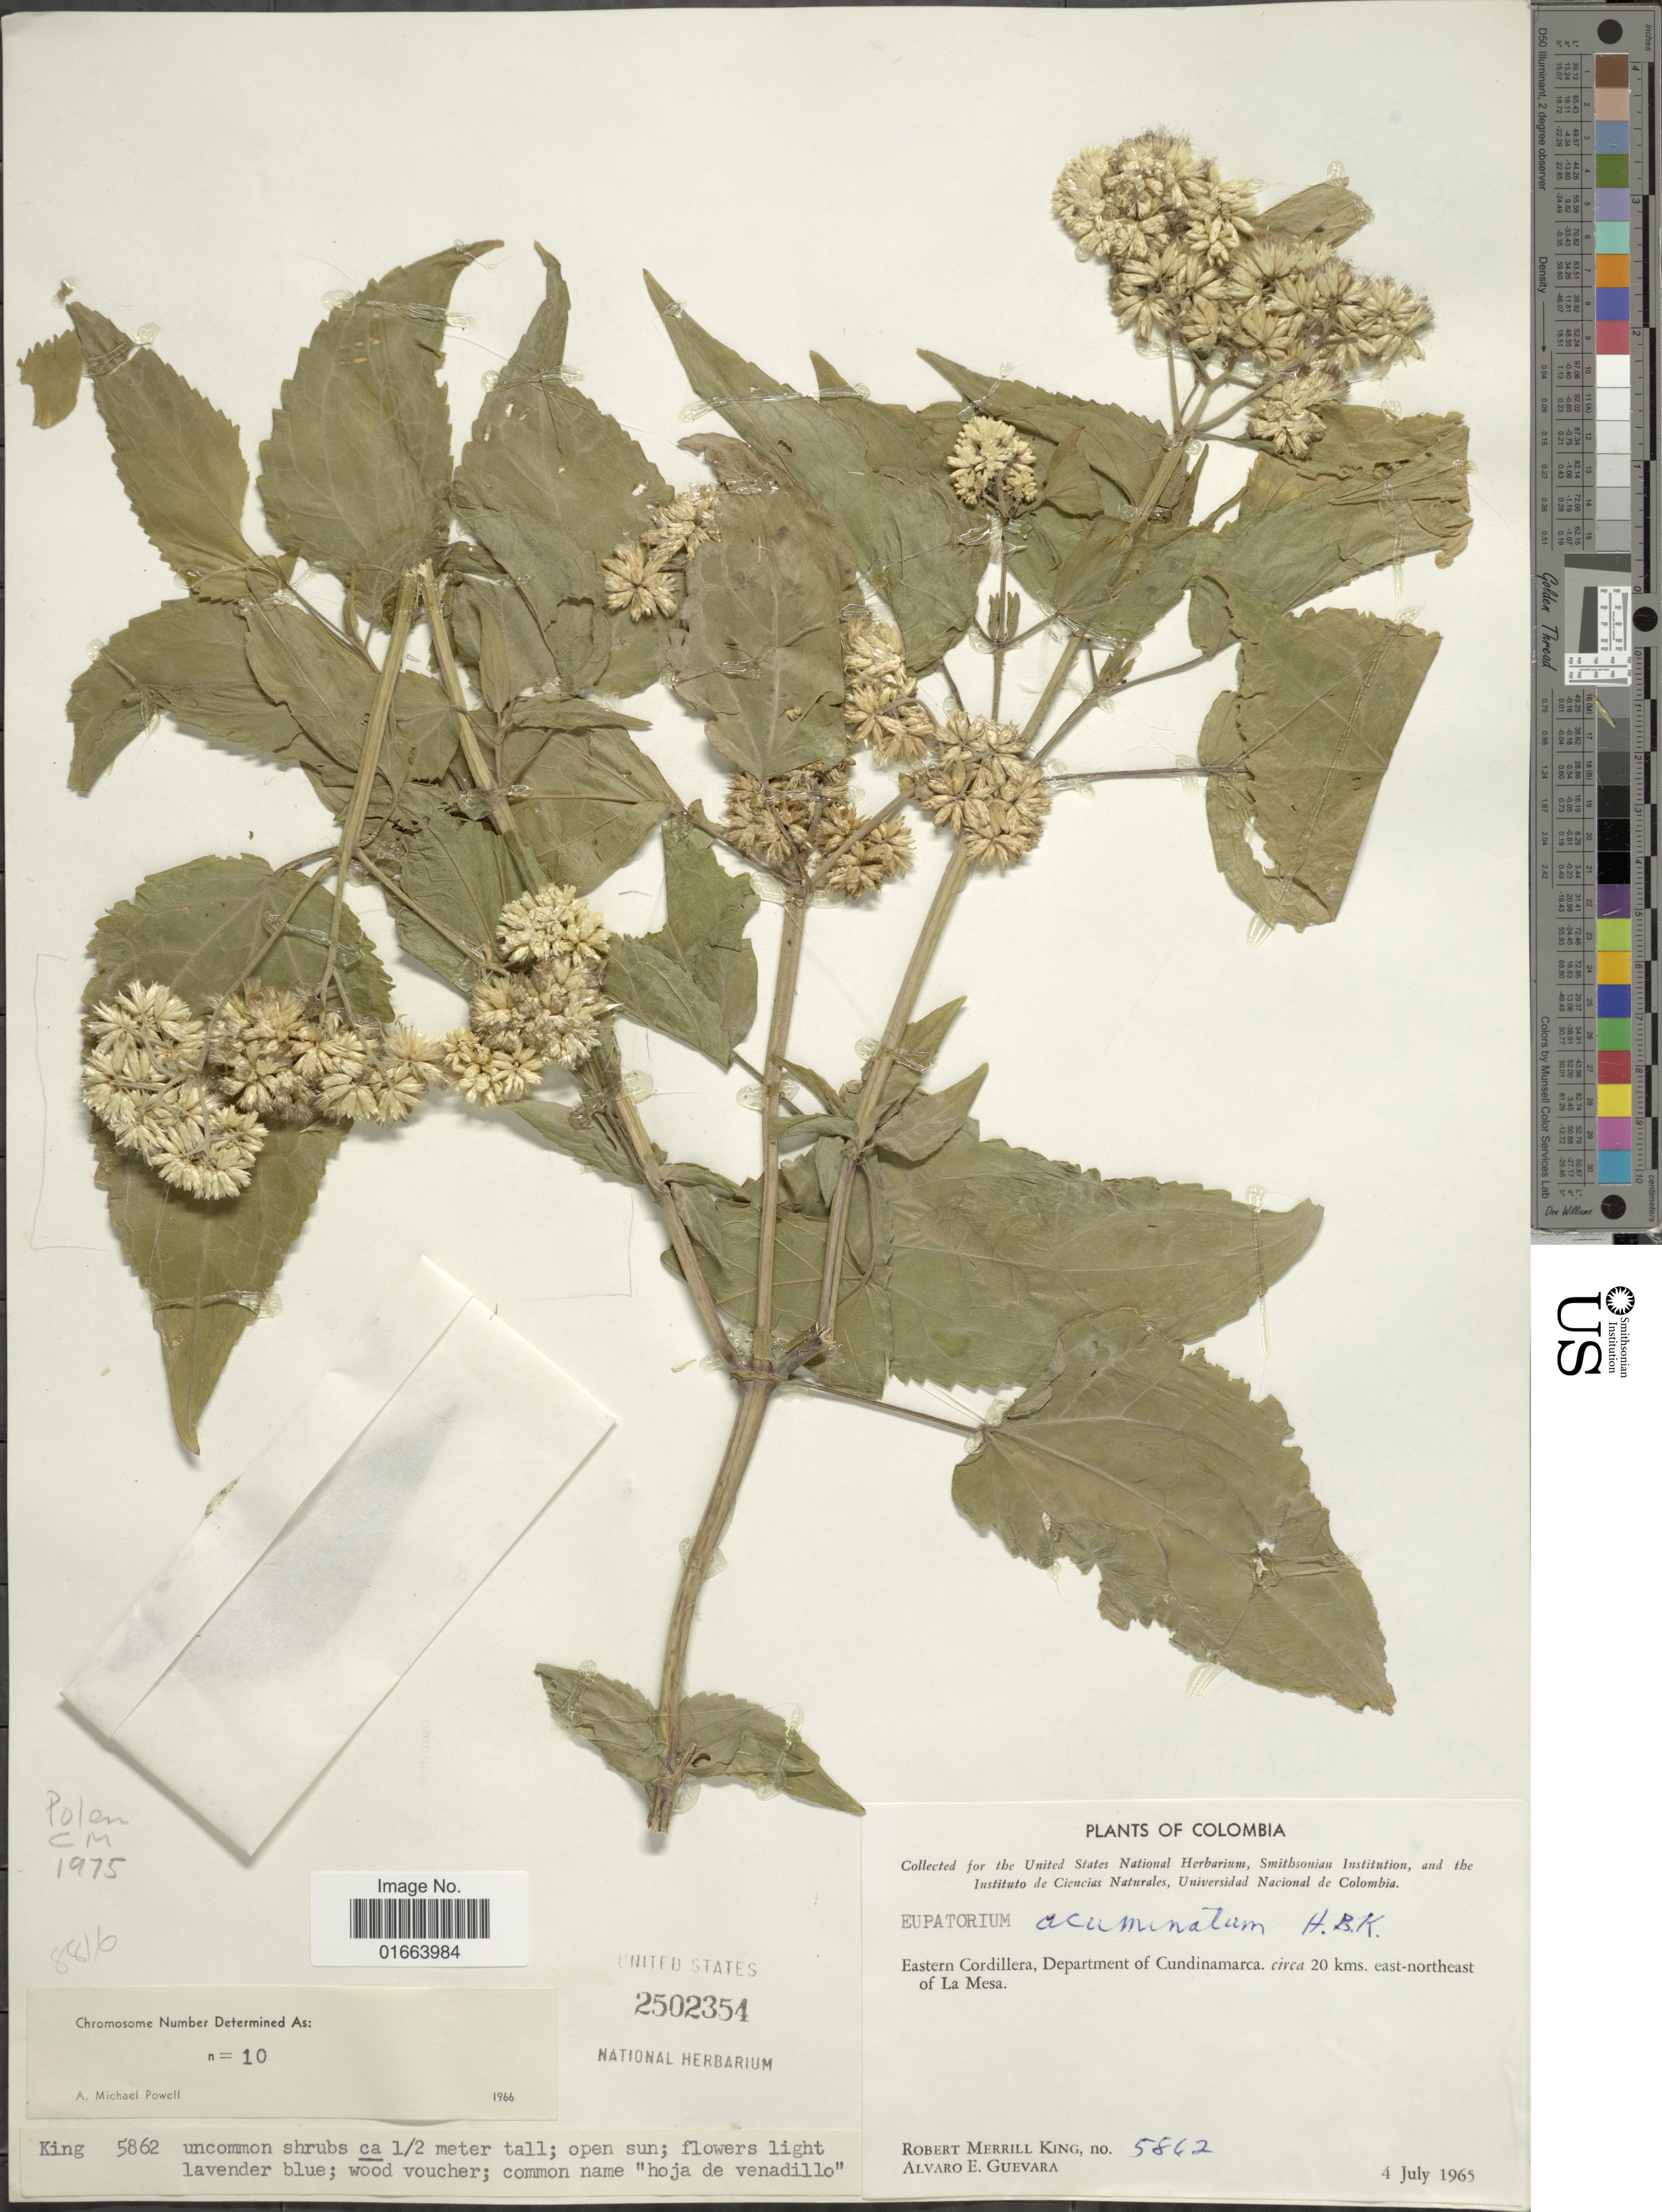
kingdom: Plantae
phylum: Tracheophyta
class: Magnoliopsida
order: Asterales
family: Asteraceae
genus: Critoniella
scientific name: Critoniella acuminata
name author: (Kunth) R.M. King & H. Rob.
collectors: R. M. King & A. E. Guevara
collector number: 5842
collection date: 1965-07-04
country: Colombia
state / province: Cundinamarca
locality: Eastern Cordillera, circa 20 kms. east-northeast of La Mesa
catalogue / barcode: US 2502354